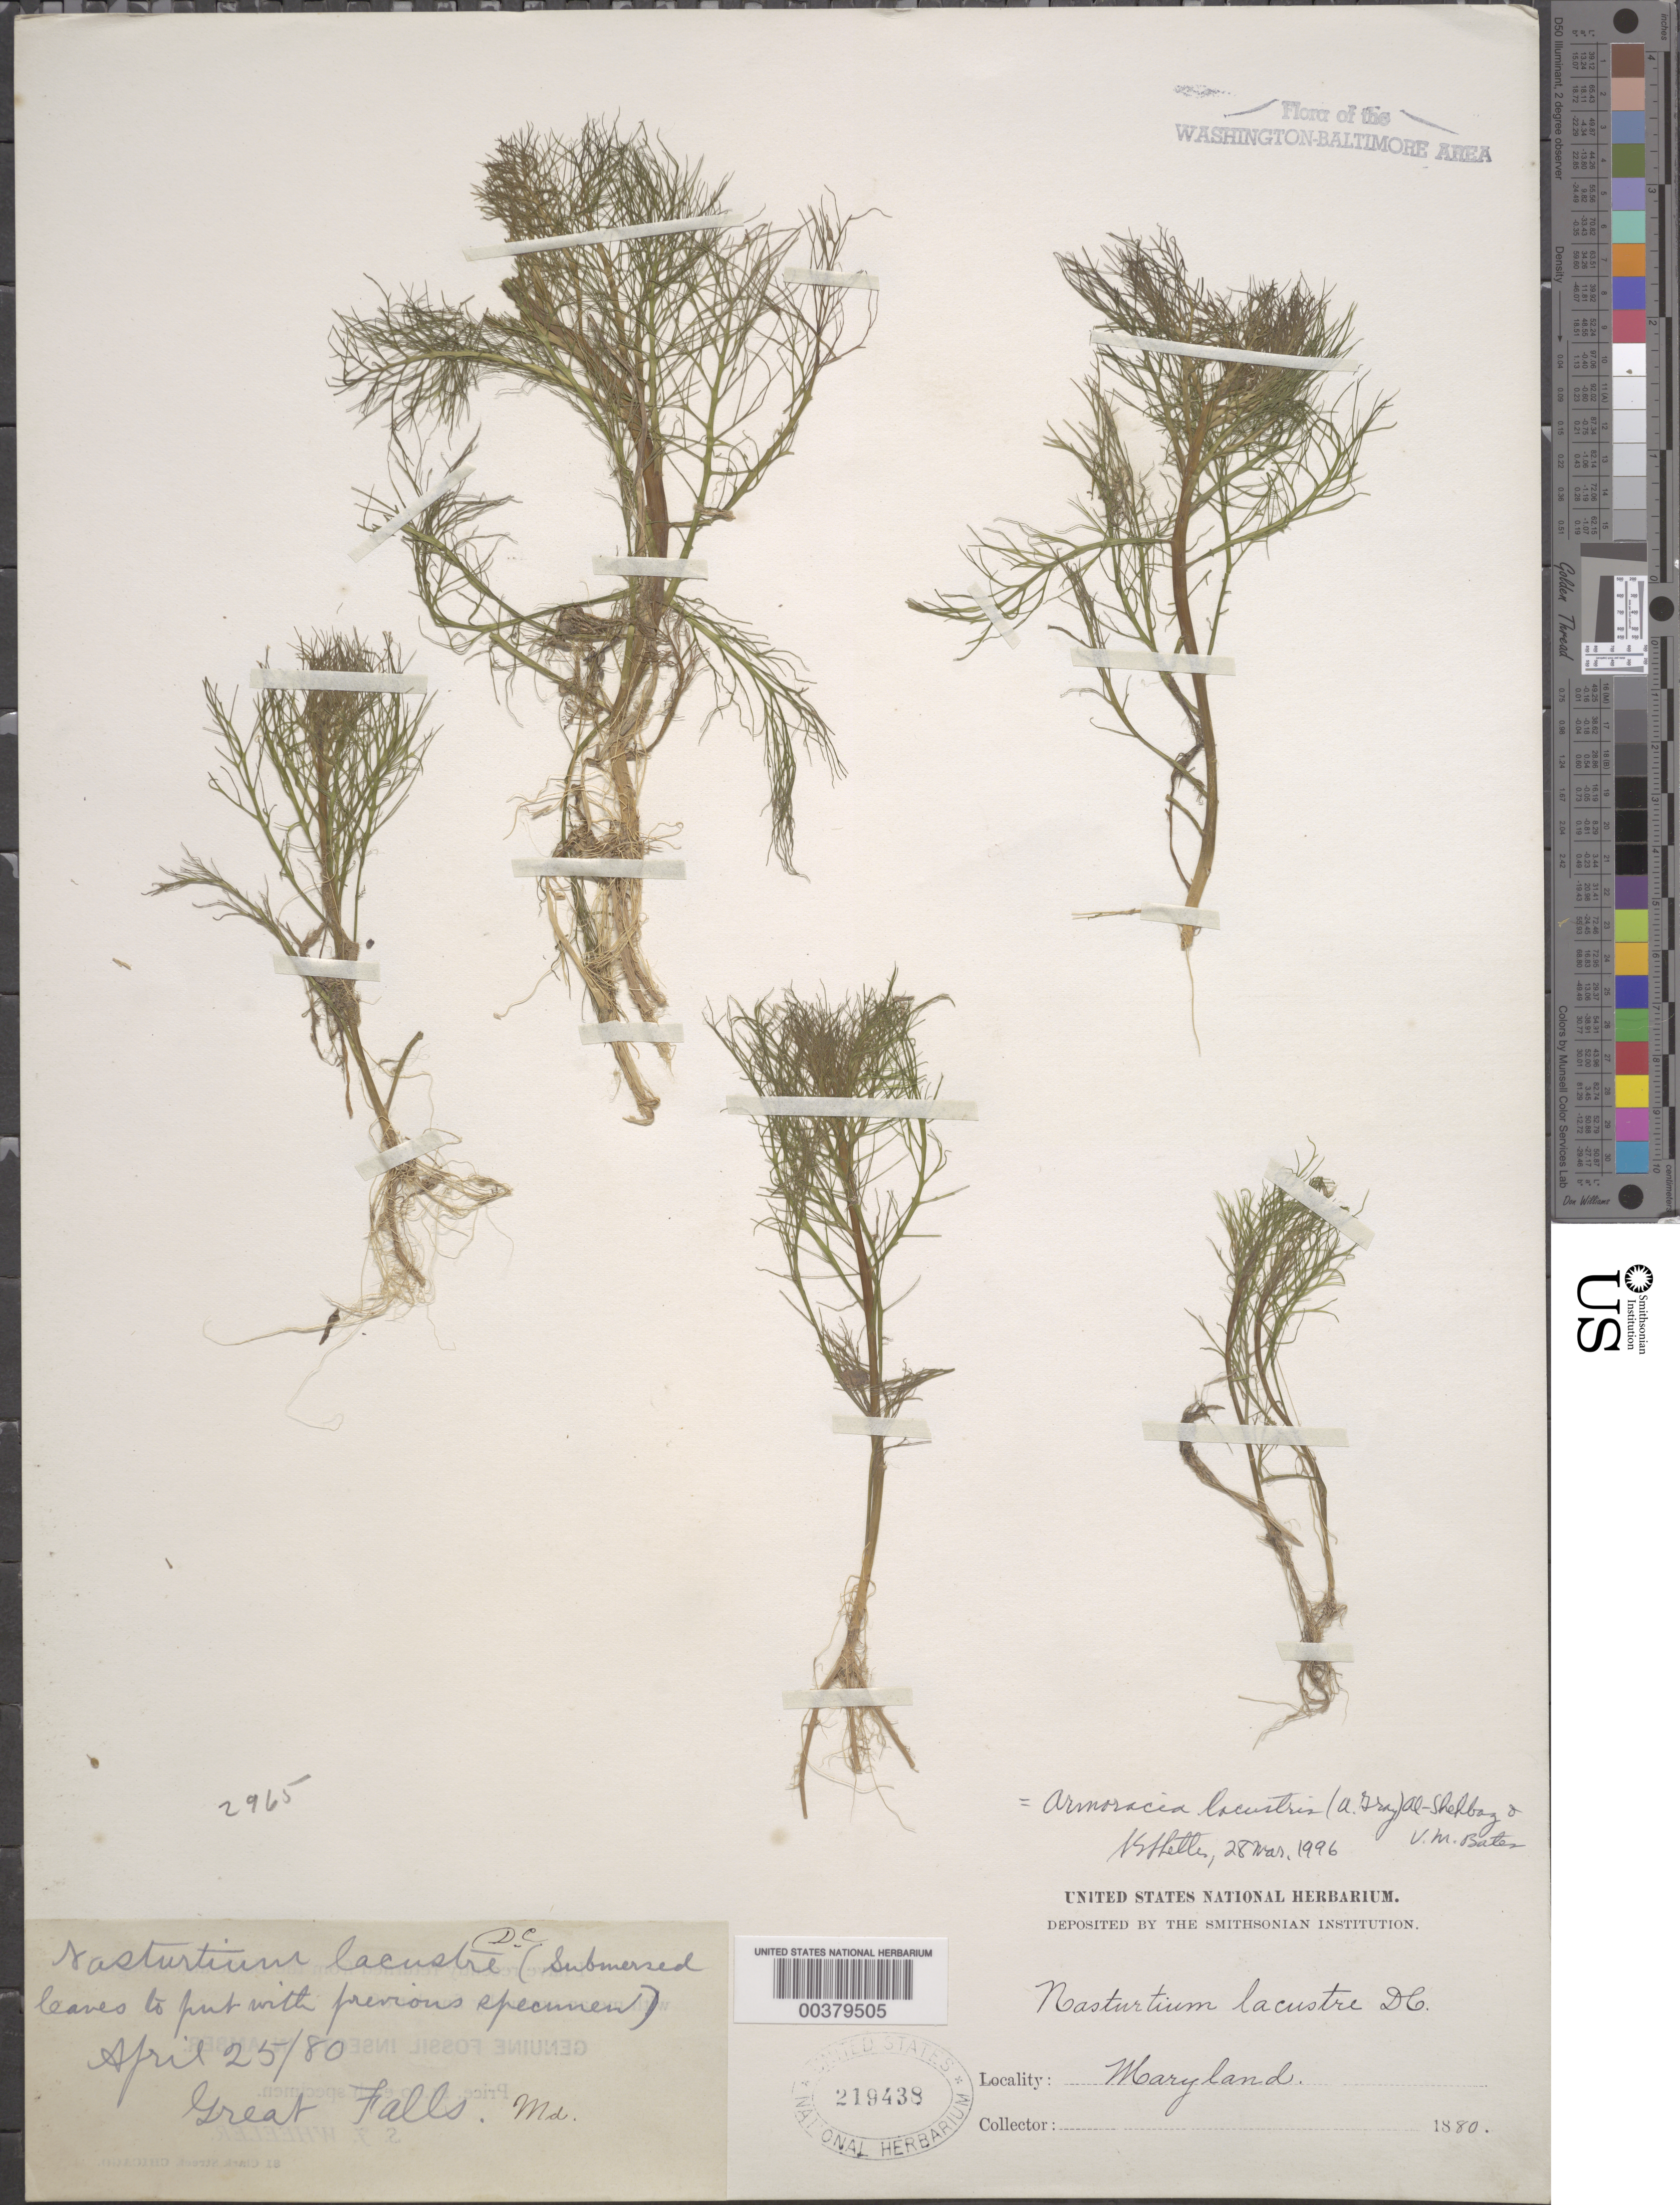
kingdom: Plantae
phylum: Tracheophyta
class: Magnoliopsida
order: Brassicales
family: Brassicaceae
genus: Rorippa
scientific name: Rorippa aquatica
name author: (Eaton) E.J. Palmer & Steyerm.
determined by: Strong, Mark T., (BOT), Smithsonian Institution - National Museum of Natural History (UNITED STATES)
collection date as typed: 25 Apr 1880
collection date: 1880-04-25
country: United States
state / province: Maryland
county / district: Montgomery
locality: Great Falls C. & O. Canal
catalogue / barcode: US 219438